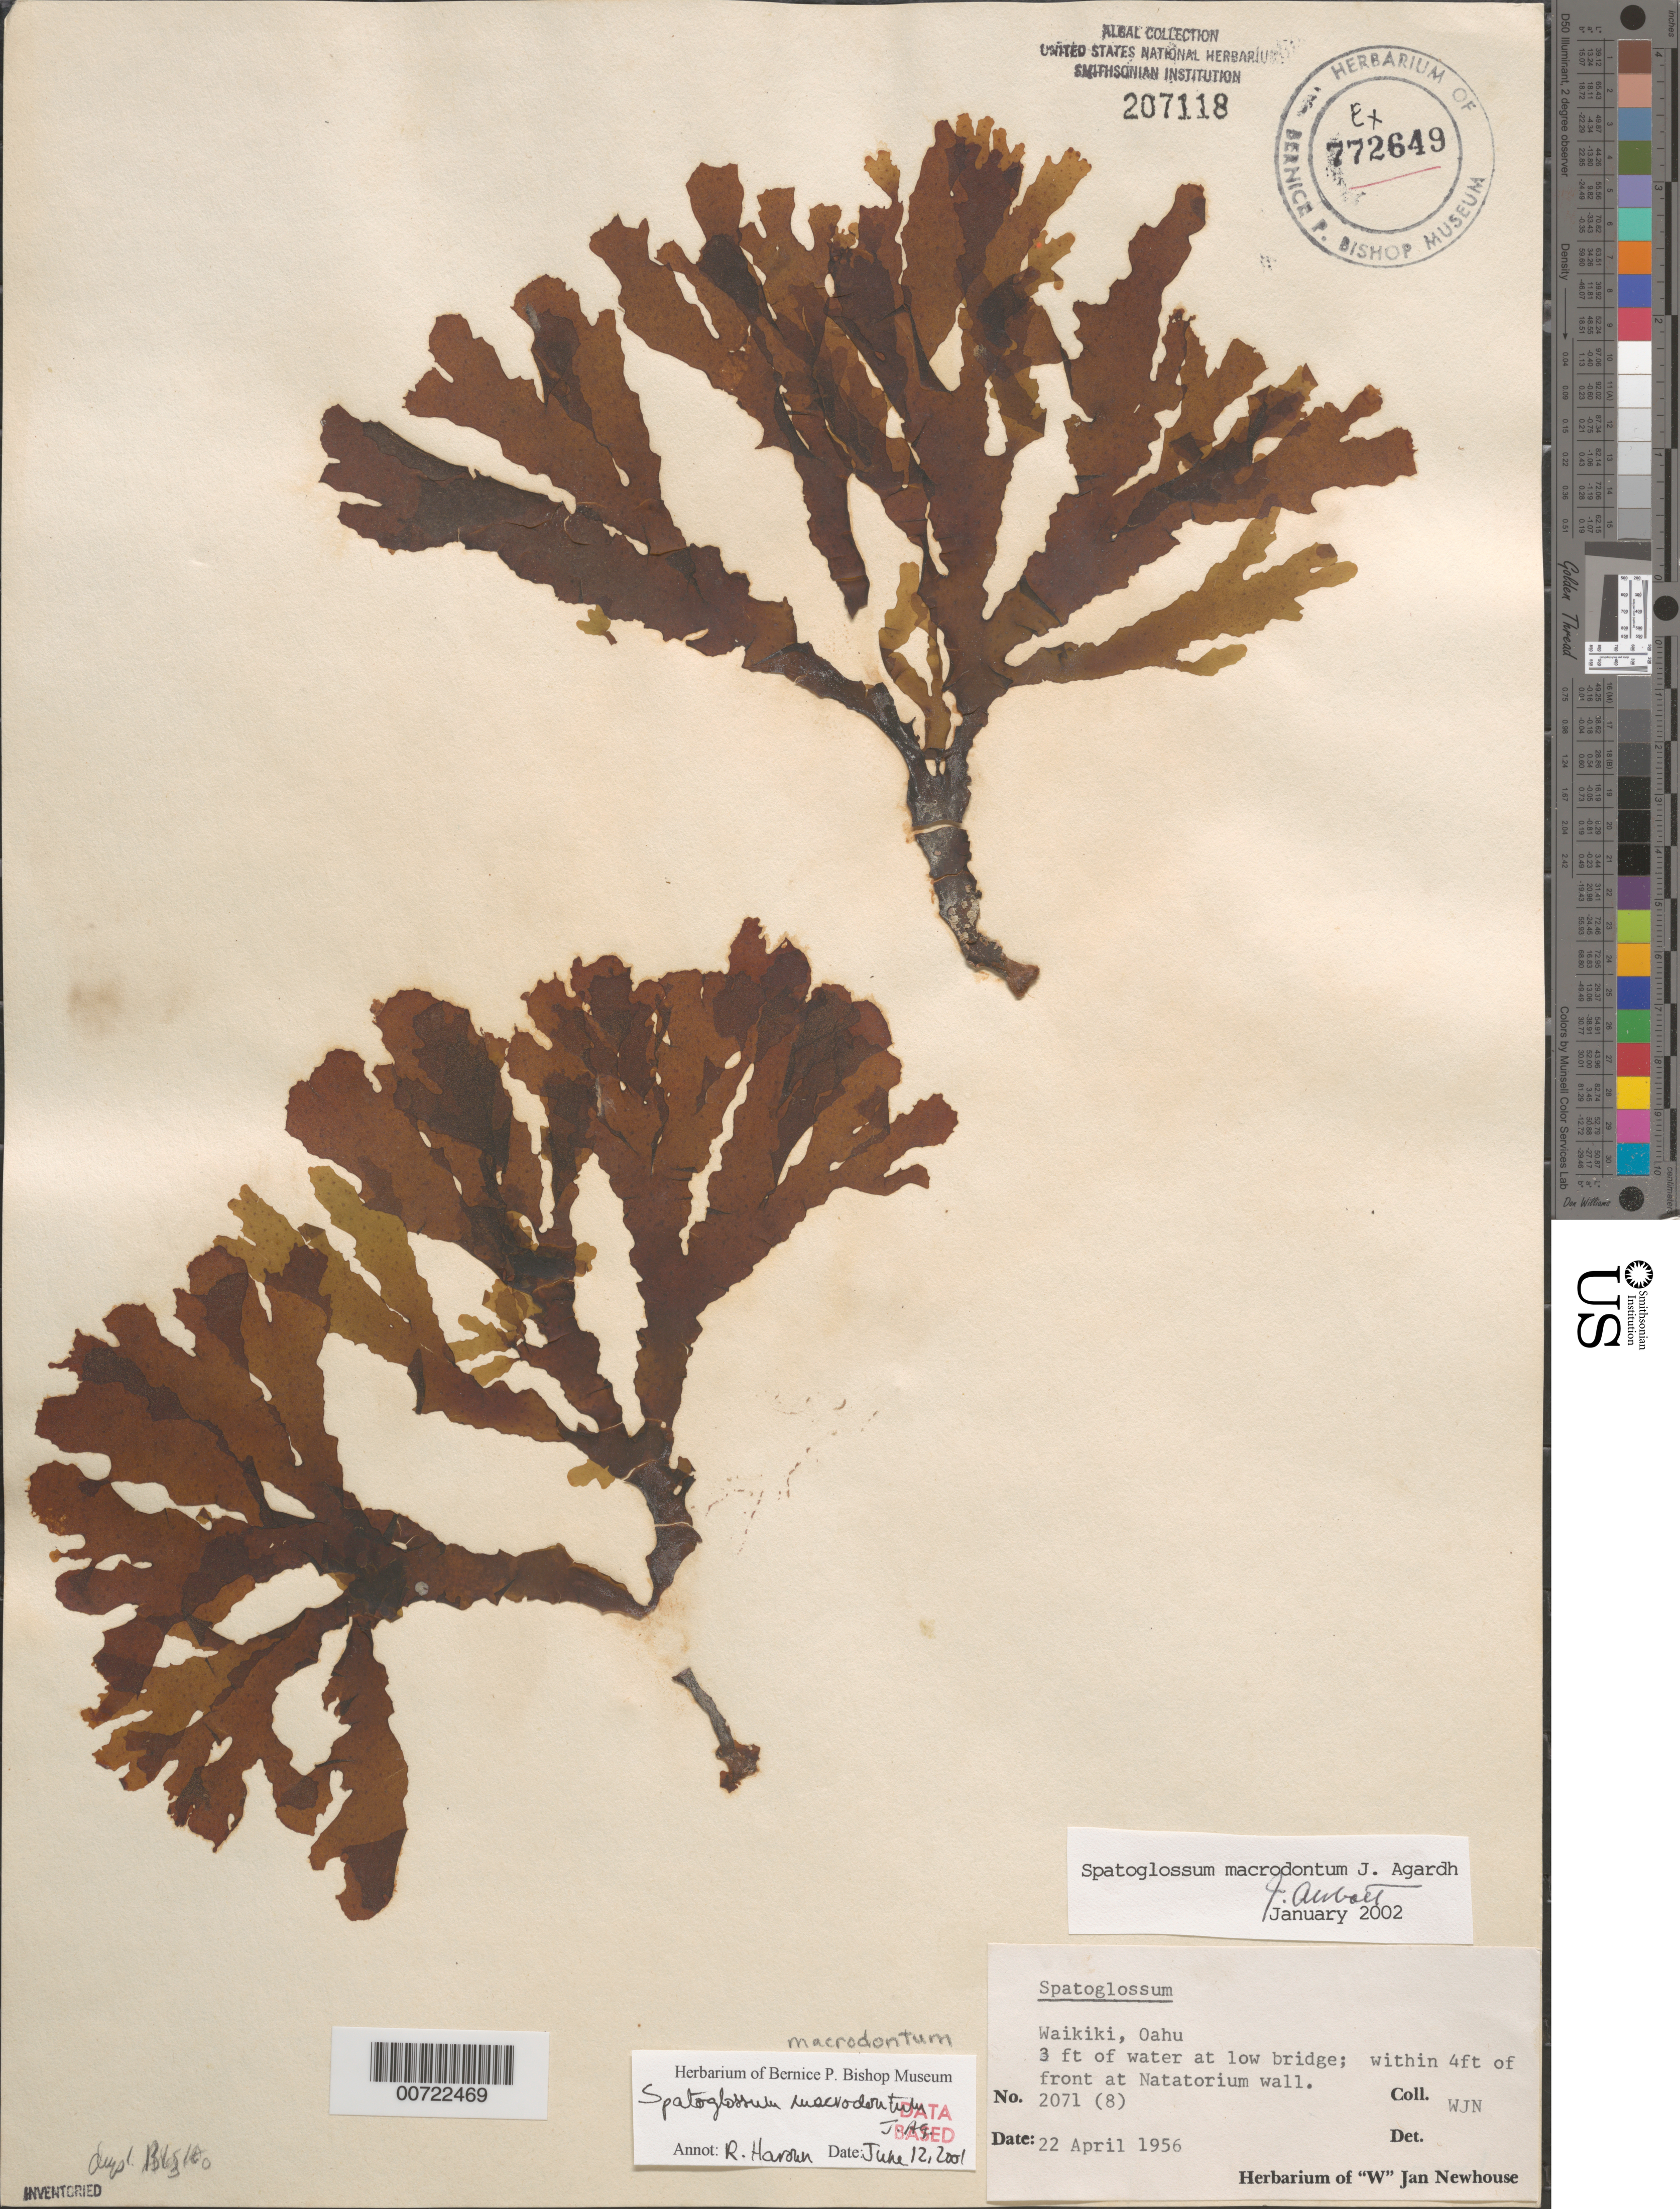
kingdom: Chromista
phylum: Ochrophyta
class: Phaeophyceae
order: Dictyotales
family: Dictyotaceae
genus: Spatoglossum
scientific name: Spatoglossum macrodontum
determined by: Abbott, Isabella A.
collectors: W. J. Newhouse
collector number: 2071 (8)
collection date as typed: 22 Apr 1956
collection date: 1956-04-22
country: United States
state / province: Hawaii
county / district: Honolulu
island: Oahu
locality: Waikiki, Natatorium wall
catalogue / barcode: US 207118